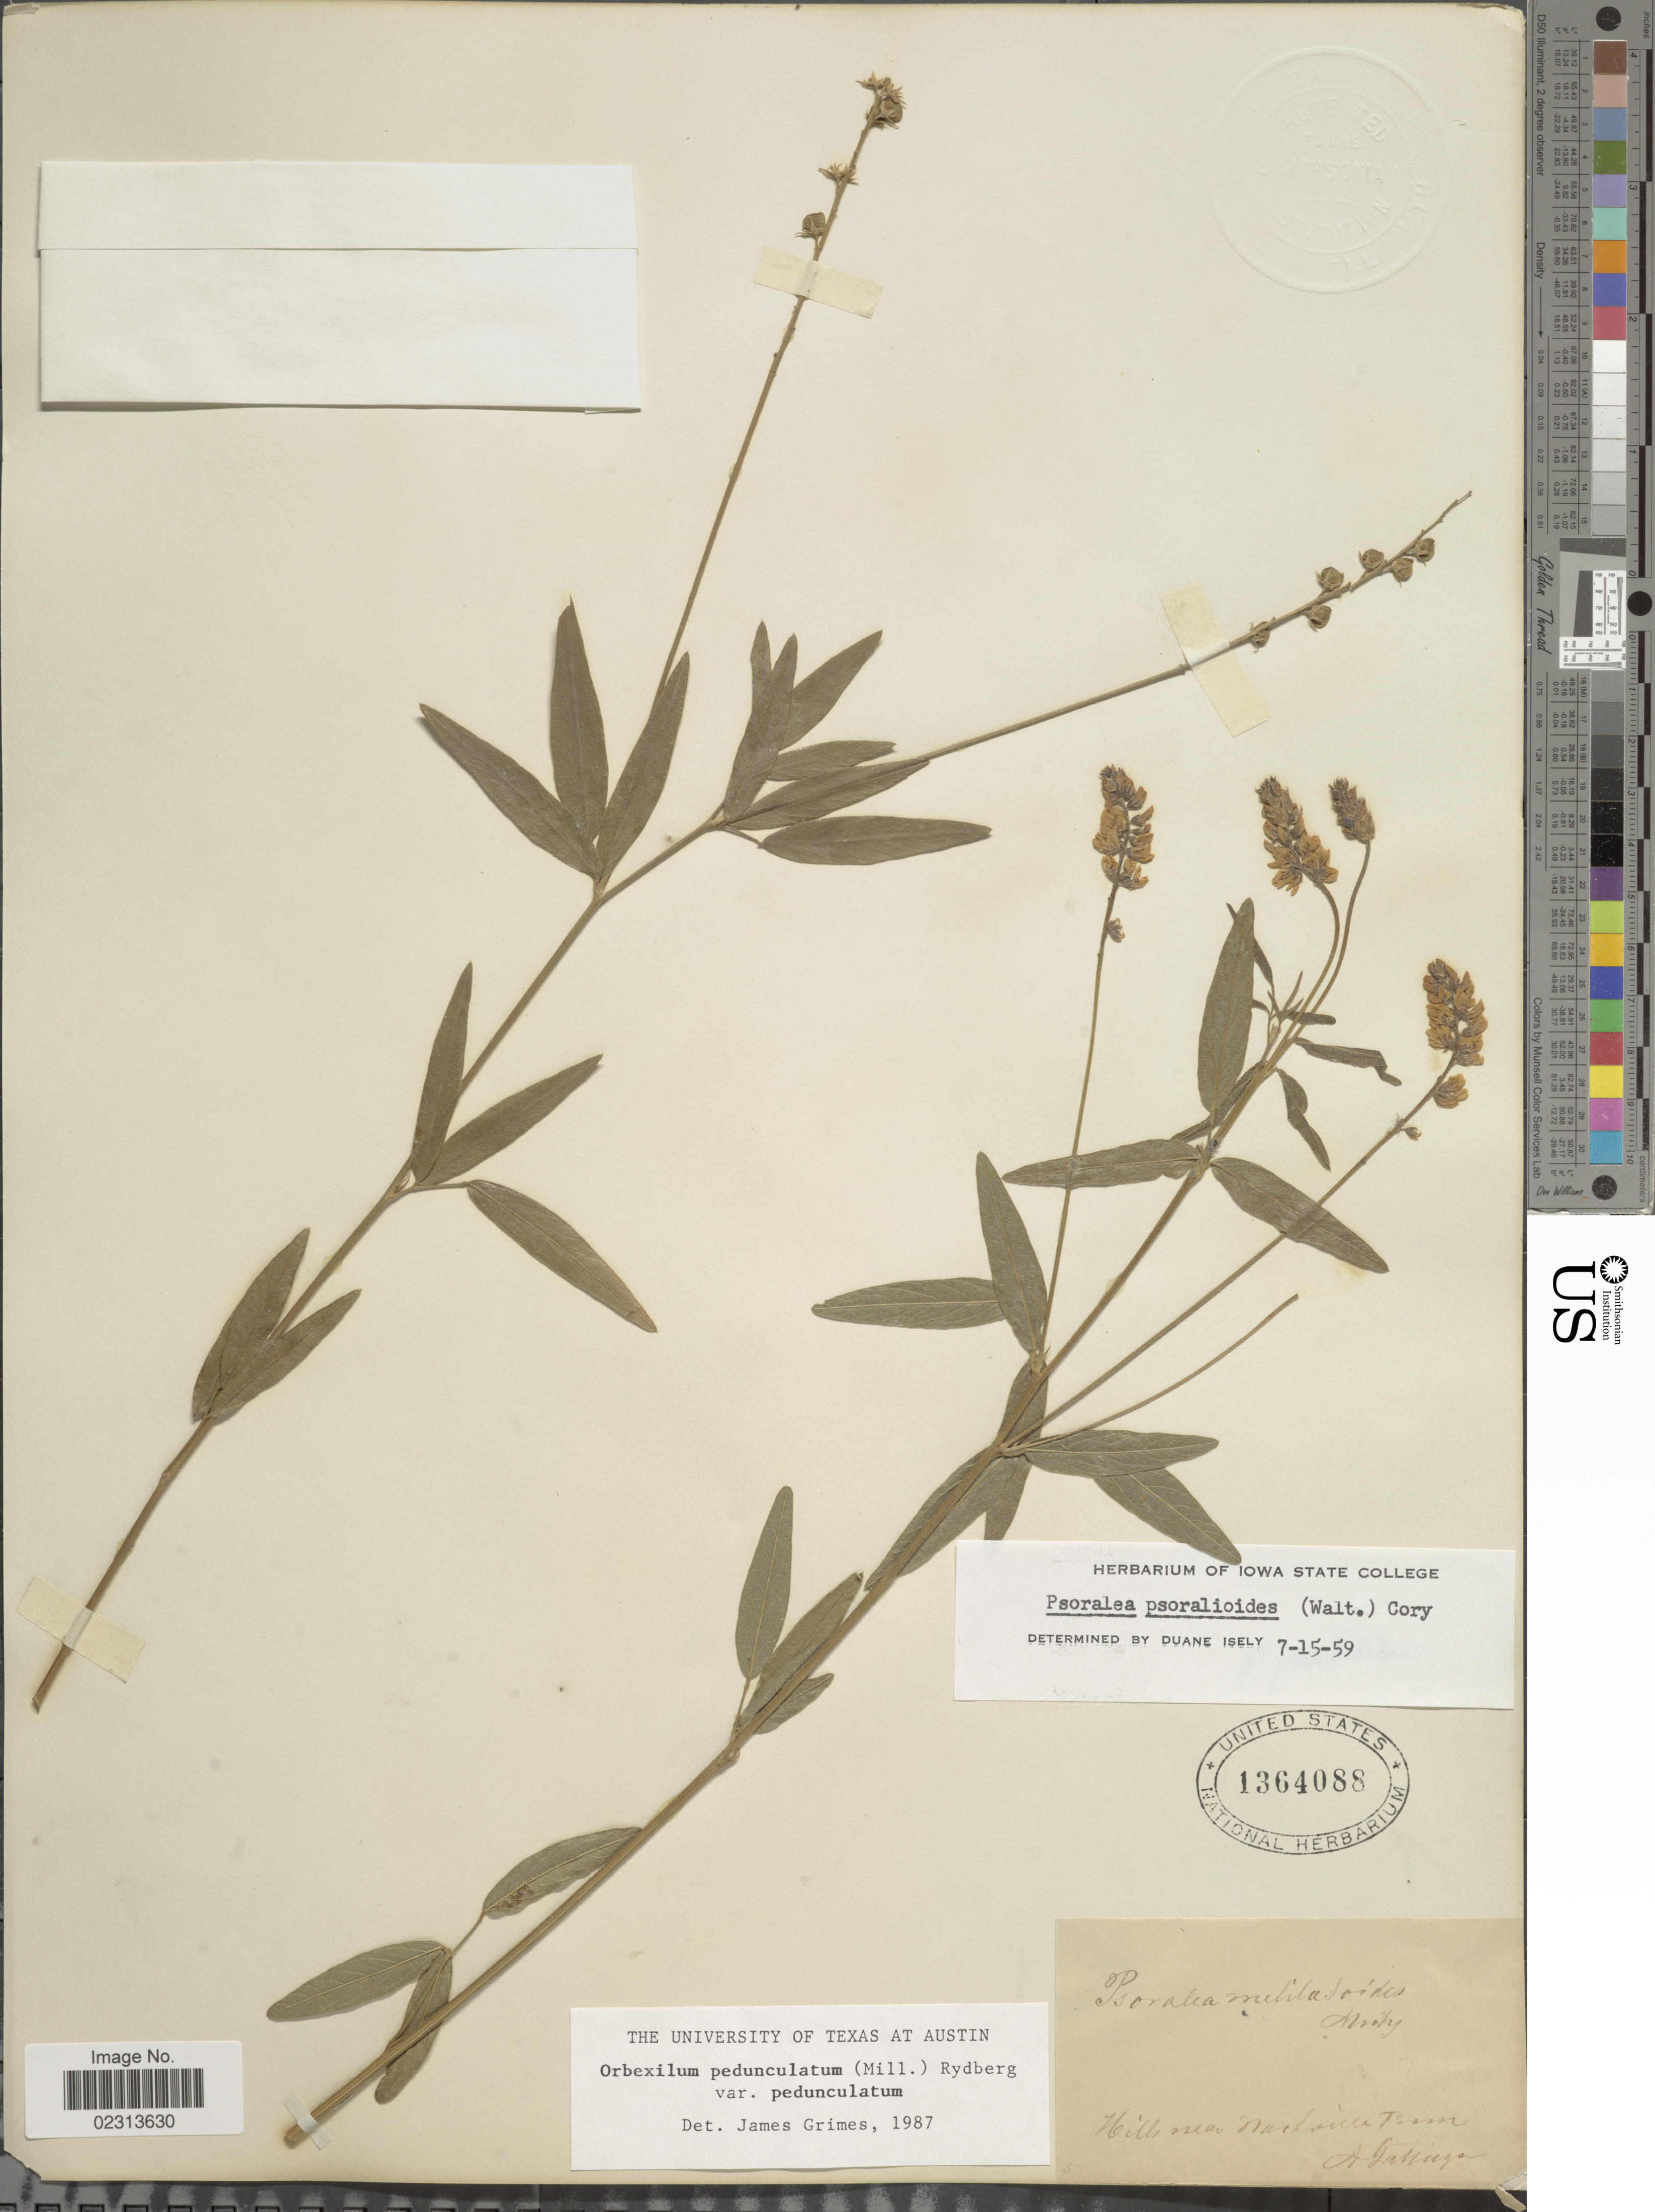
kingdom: Plantae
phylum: Tracheophyta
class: Magnoliopsida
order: Fabales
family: Fabaceae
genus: Orbexilum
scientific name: Orbexilum pedunculatum var. pedunculatum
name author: (Miller) Rydberg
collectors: A. Gattinger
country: United States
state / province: Tennessee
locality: Hills near Nashville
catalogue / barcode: US 1364088